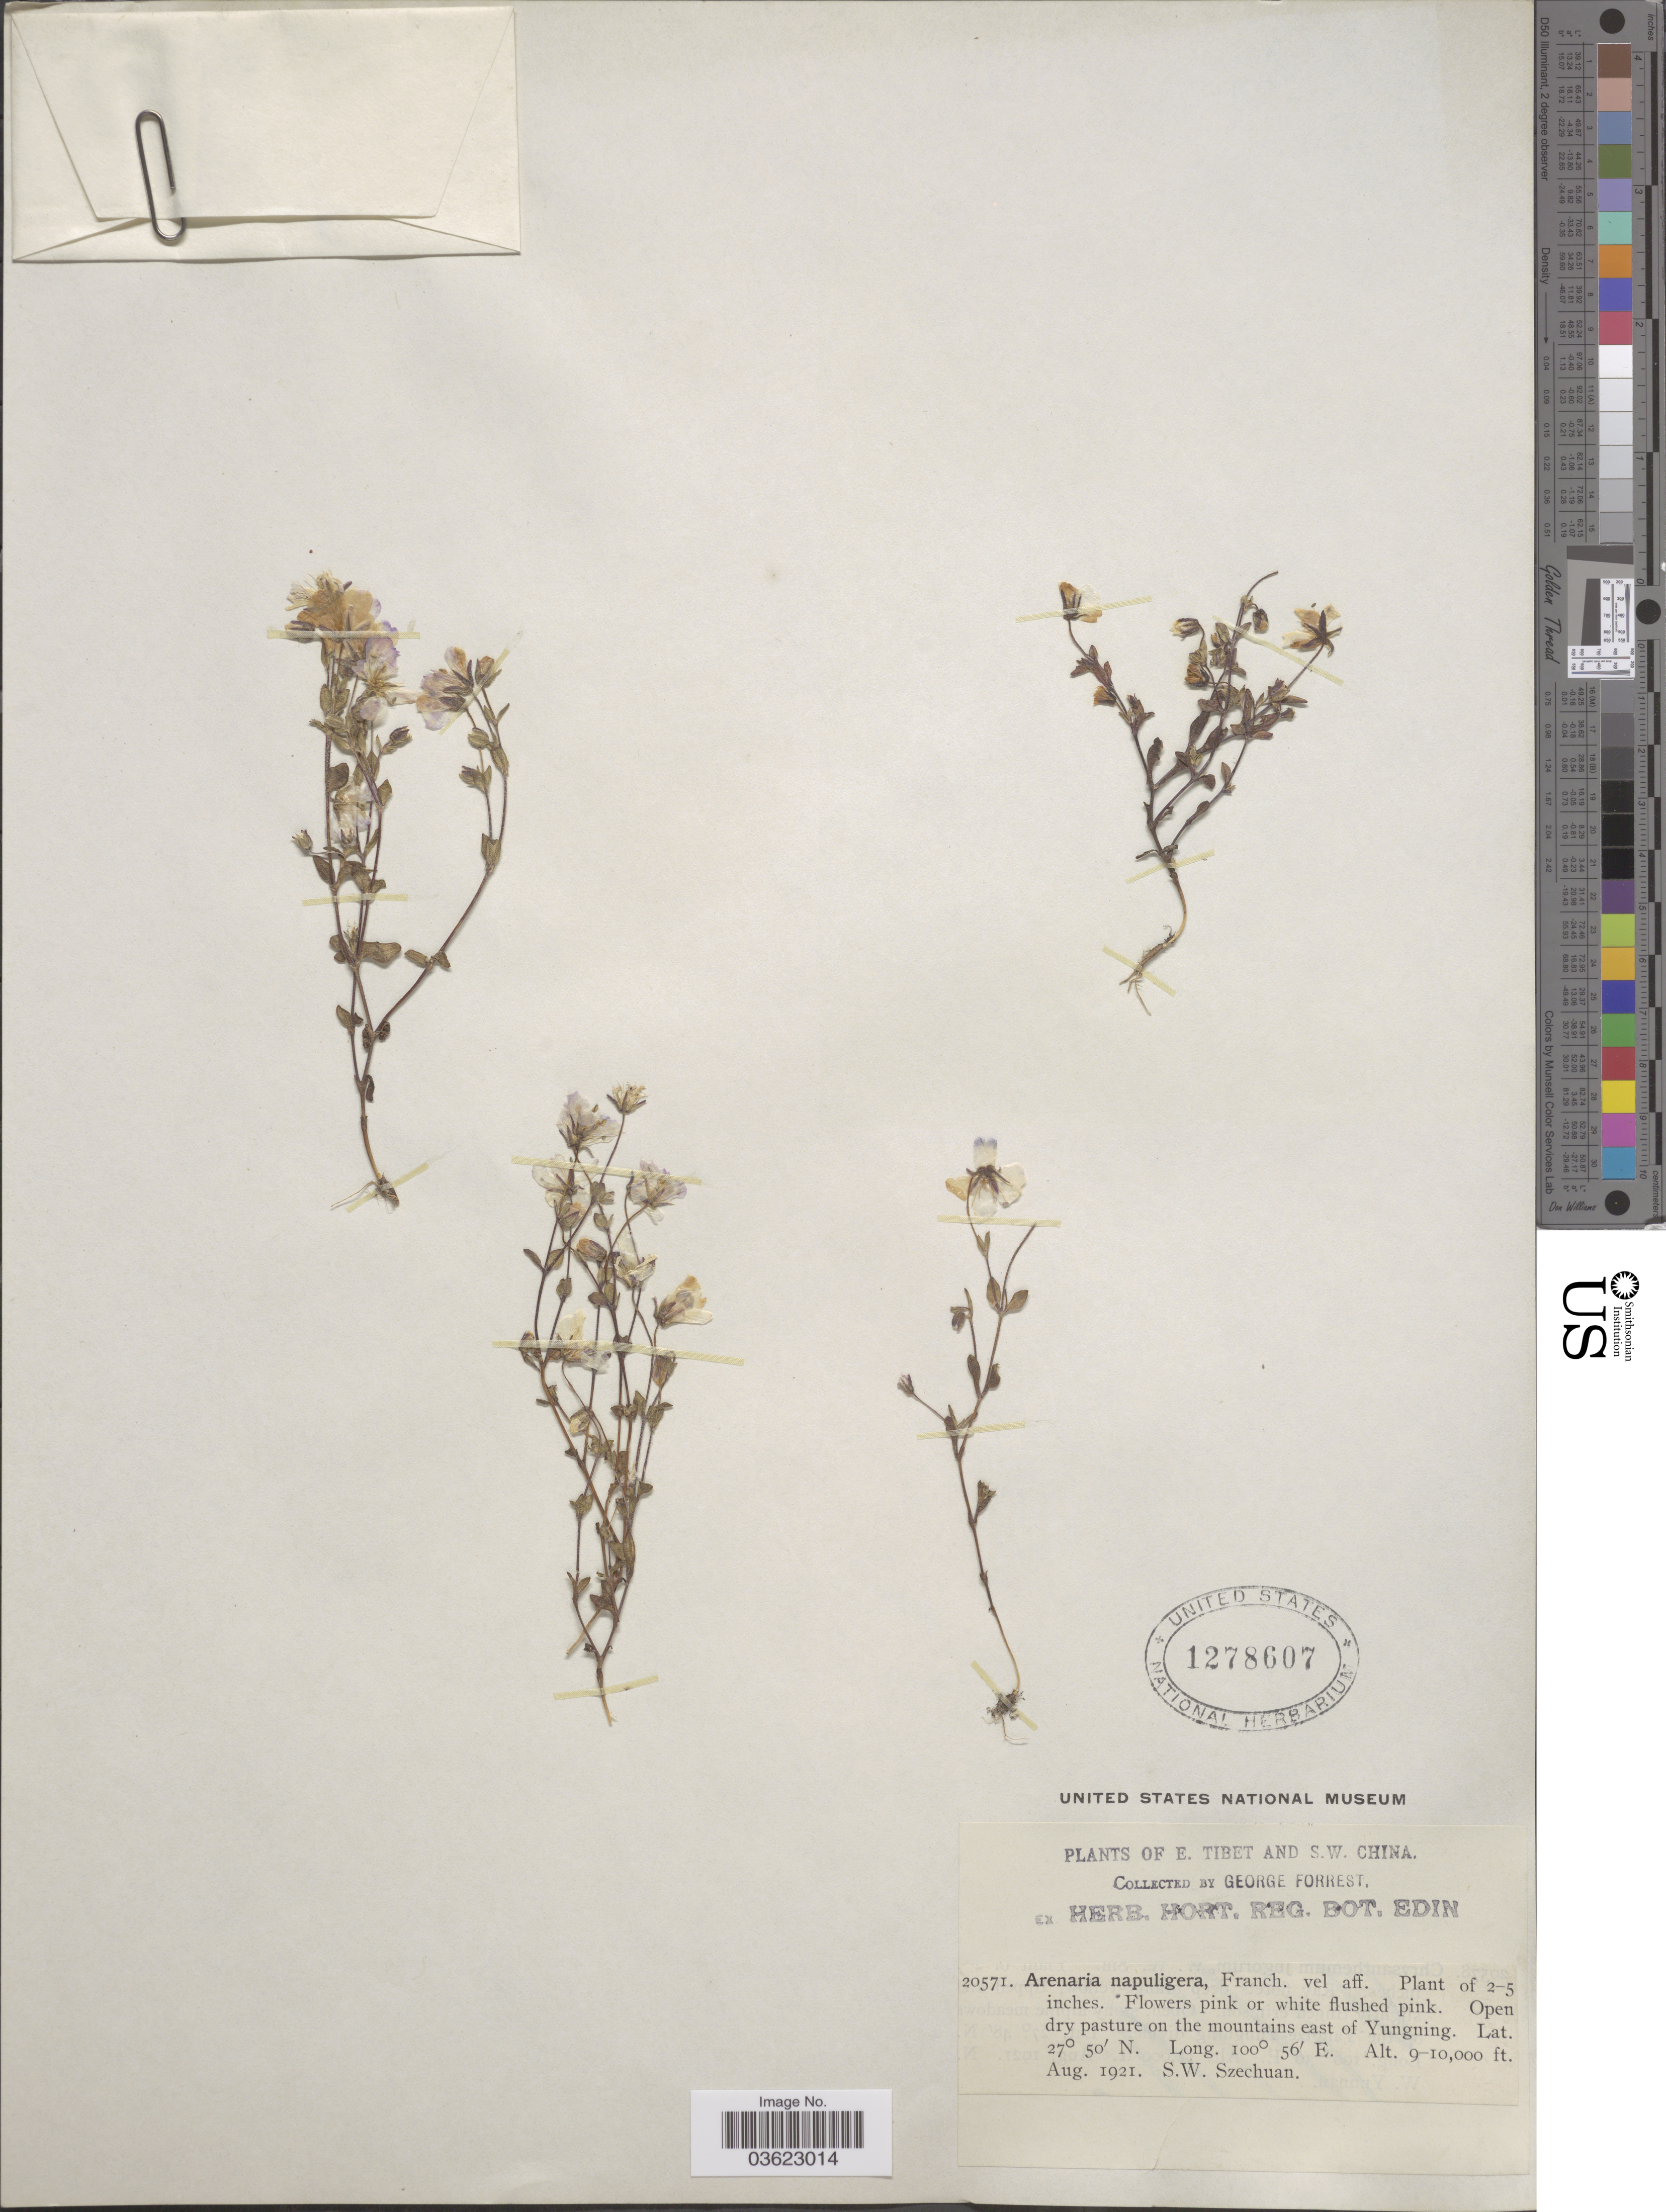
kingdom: Plantae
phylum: Tracheophyta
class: Magnoliopsida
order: Caryophyllales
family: Caryophyllaceae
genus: Odontostemma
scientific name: Odontostemma napuligerum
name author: (Franch.) Rabeler & W.L. Wagner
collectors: G. Forrest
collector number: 20571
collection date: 1921-08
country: China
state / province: Sichuan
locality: E. Tibet and S.W. China. Open dry pasture on the mountains east of Yungning. S.W. Szechuan.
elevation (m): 2743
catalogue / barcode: US 1278607